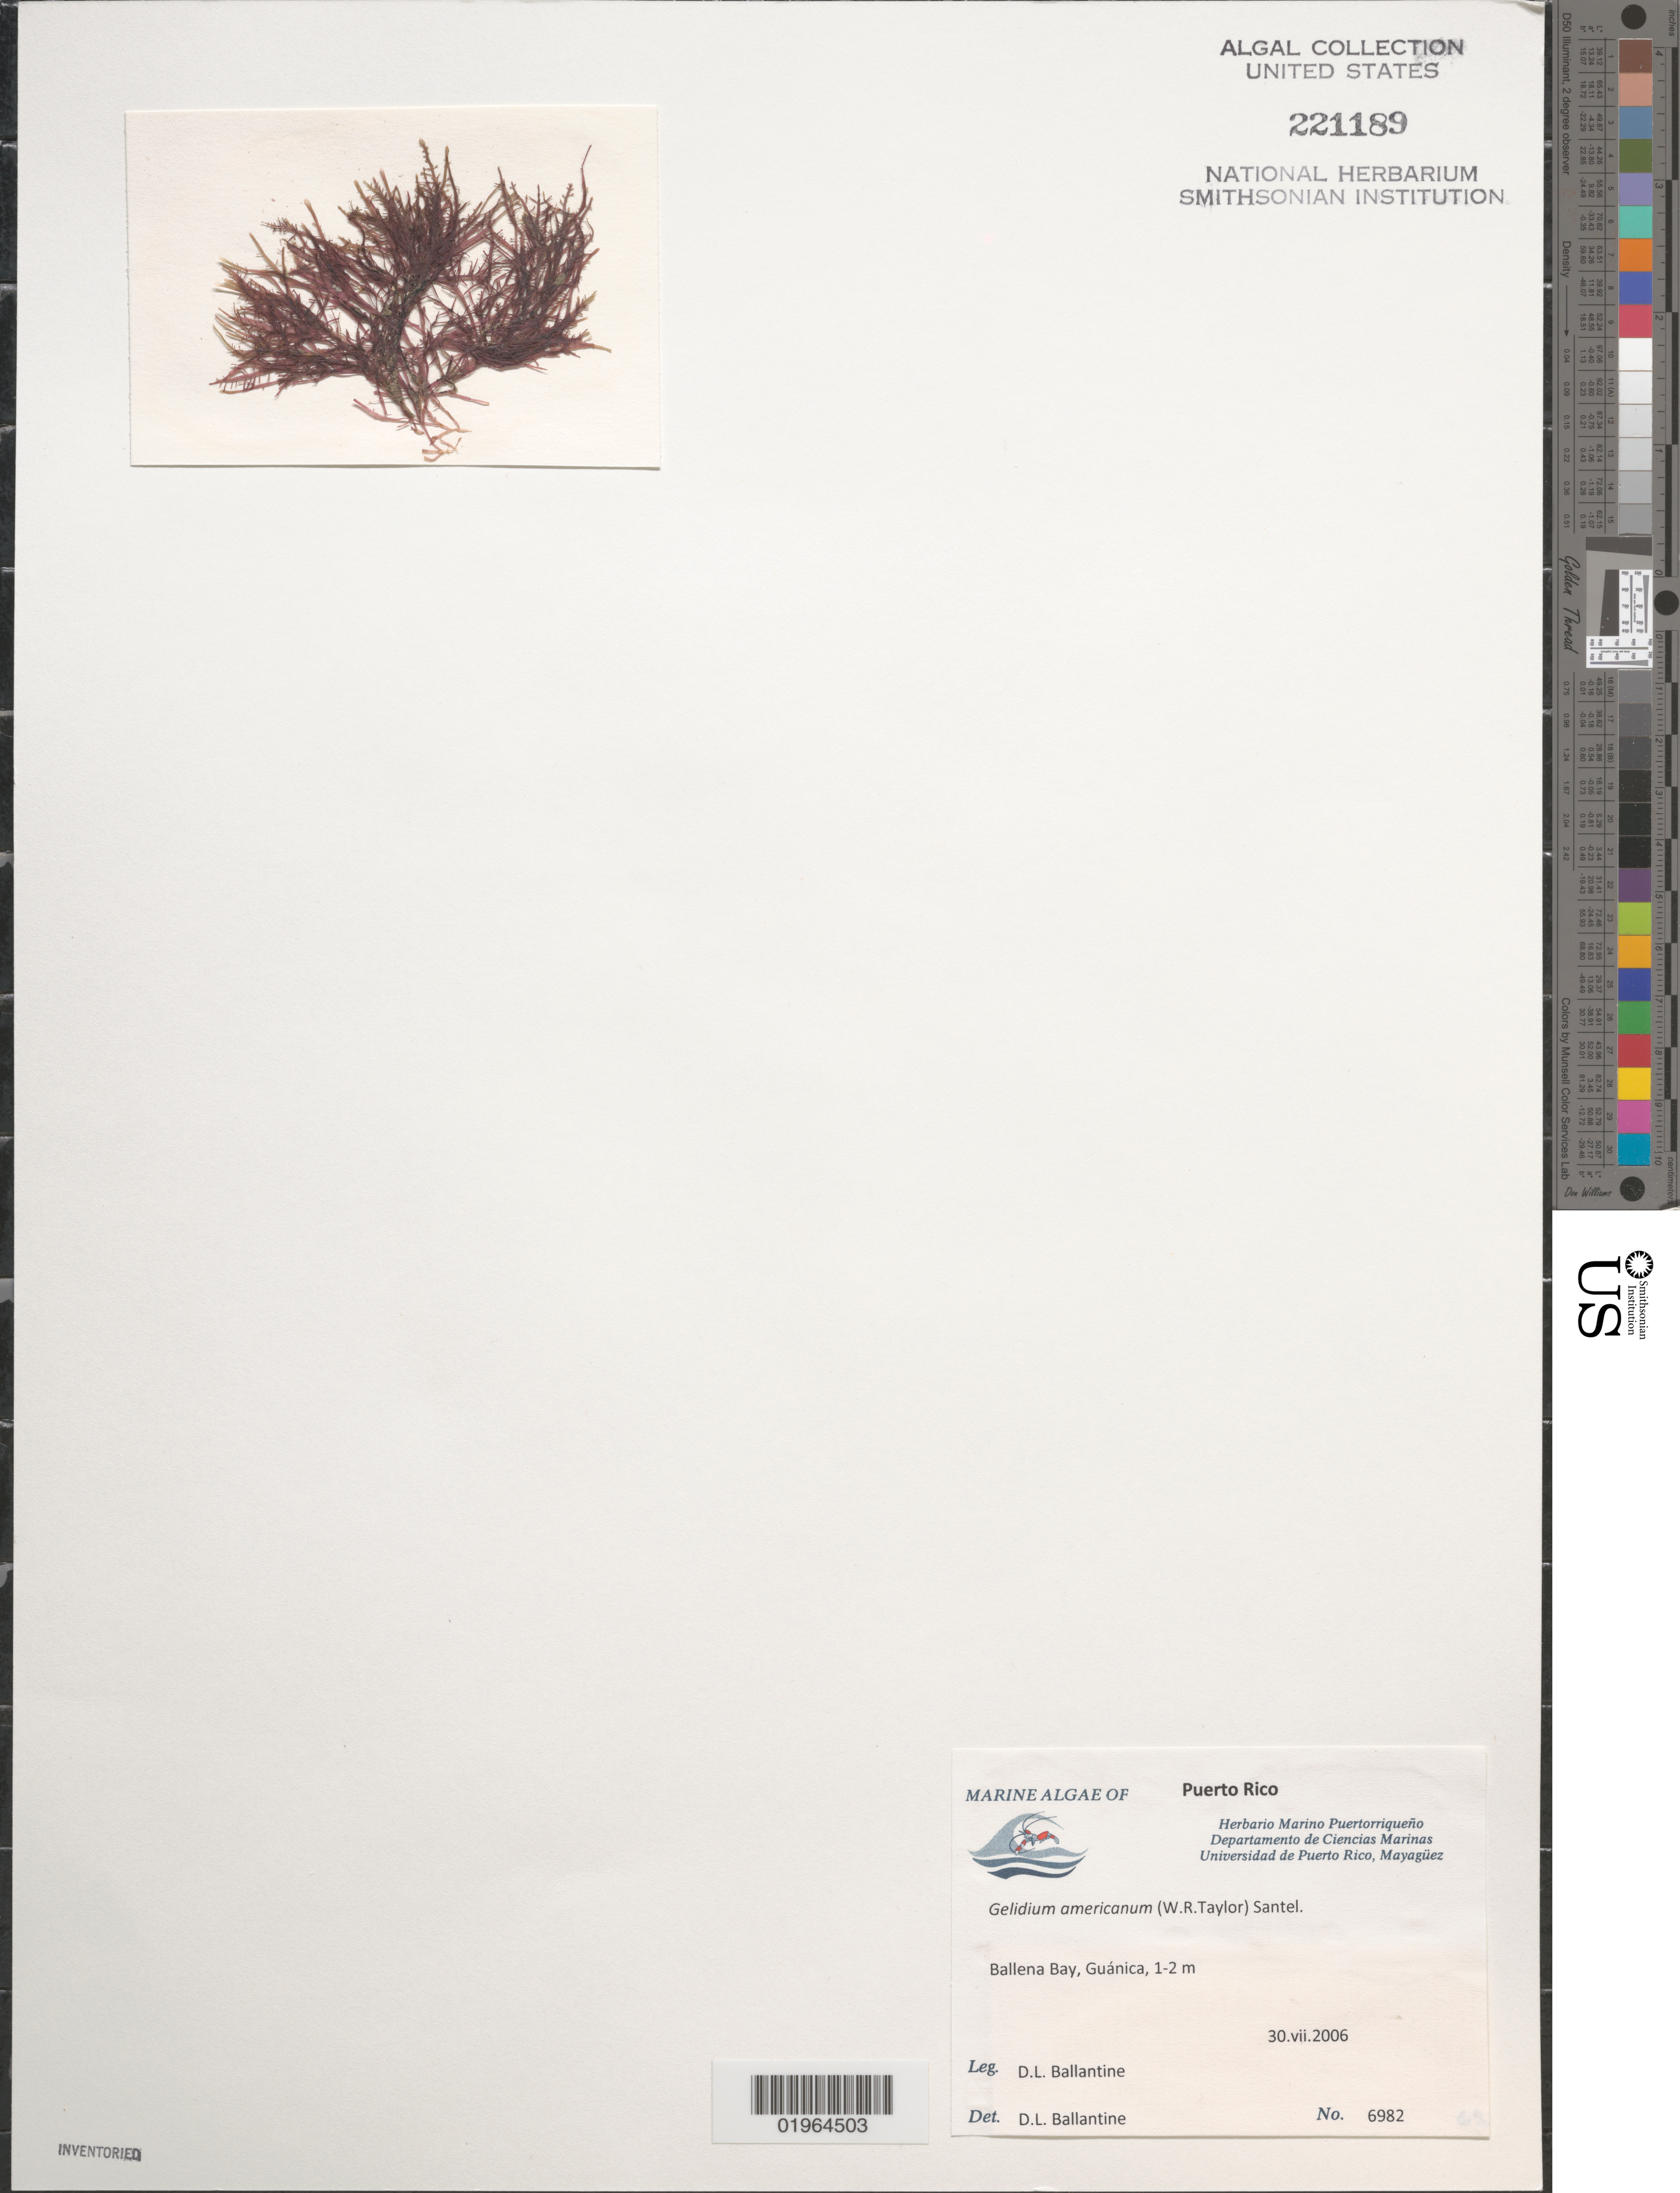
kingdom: Plantae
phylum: Rhodophyta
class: Florideophyceae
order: Gelidiales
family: Gelidiaceae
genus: Gelidium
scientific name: Gelidium americanum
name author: (W.R. Taylor) Santelices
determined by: Ballantine, D. L.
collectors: D.L. Ballantine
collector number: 6982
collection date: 2006-07-30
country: Puerto Rico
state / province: Guanica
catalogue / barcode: US 221189